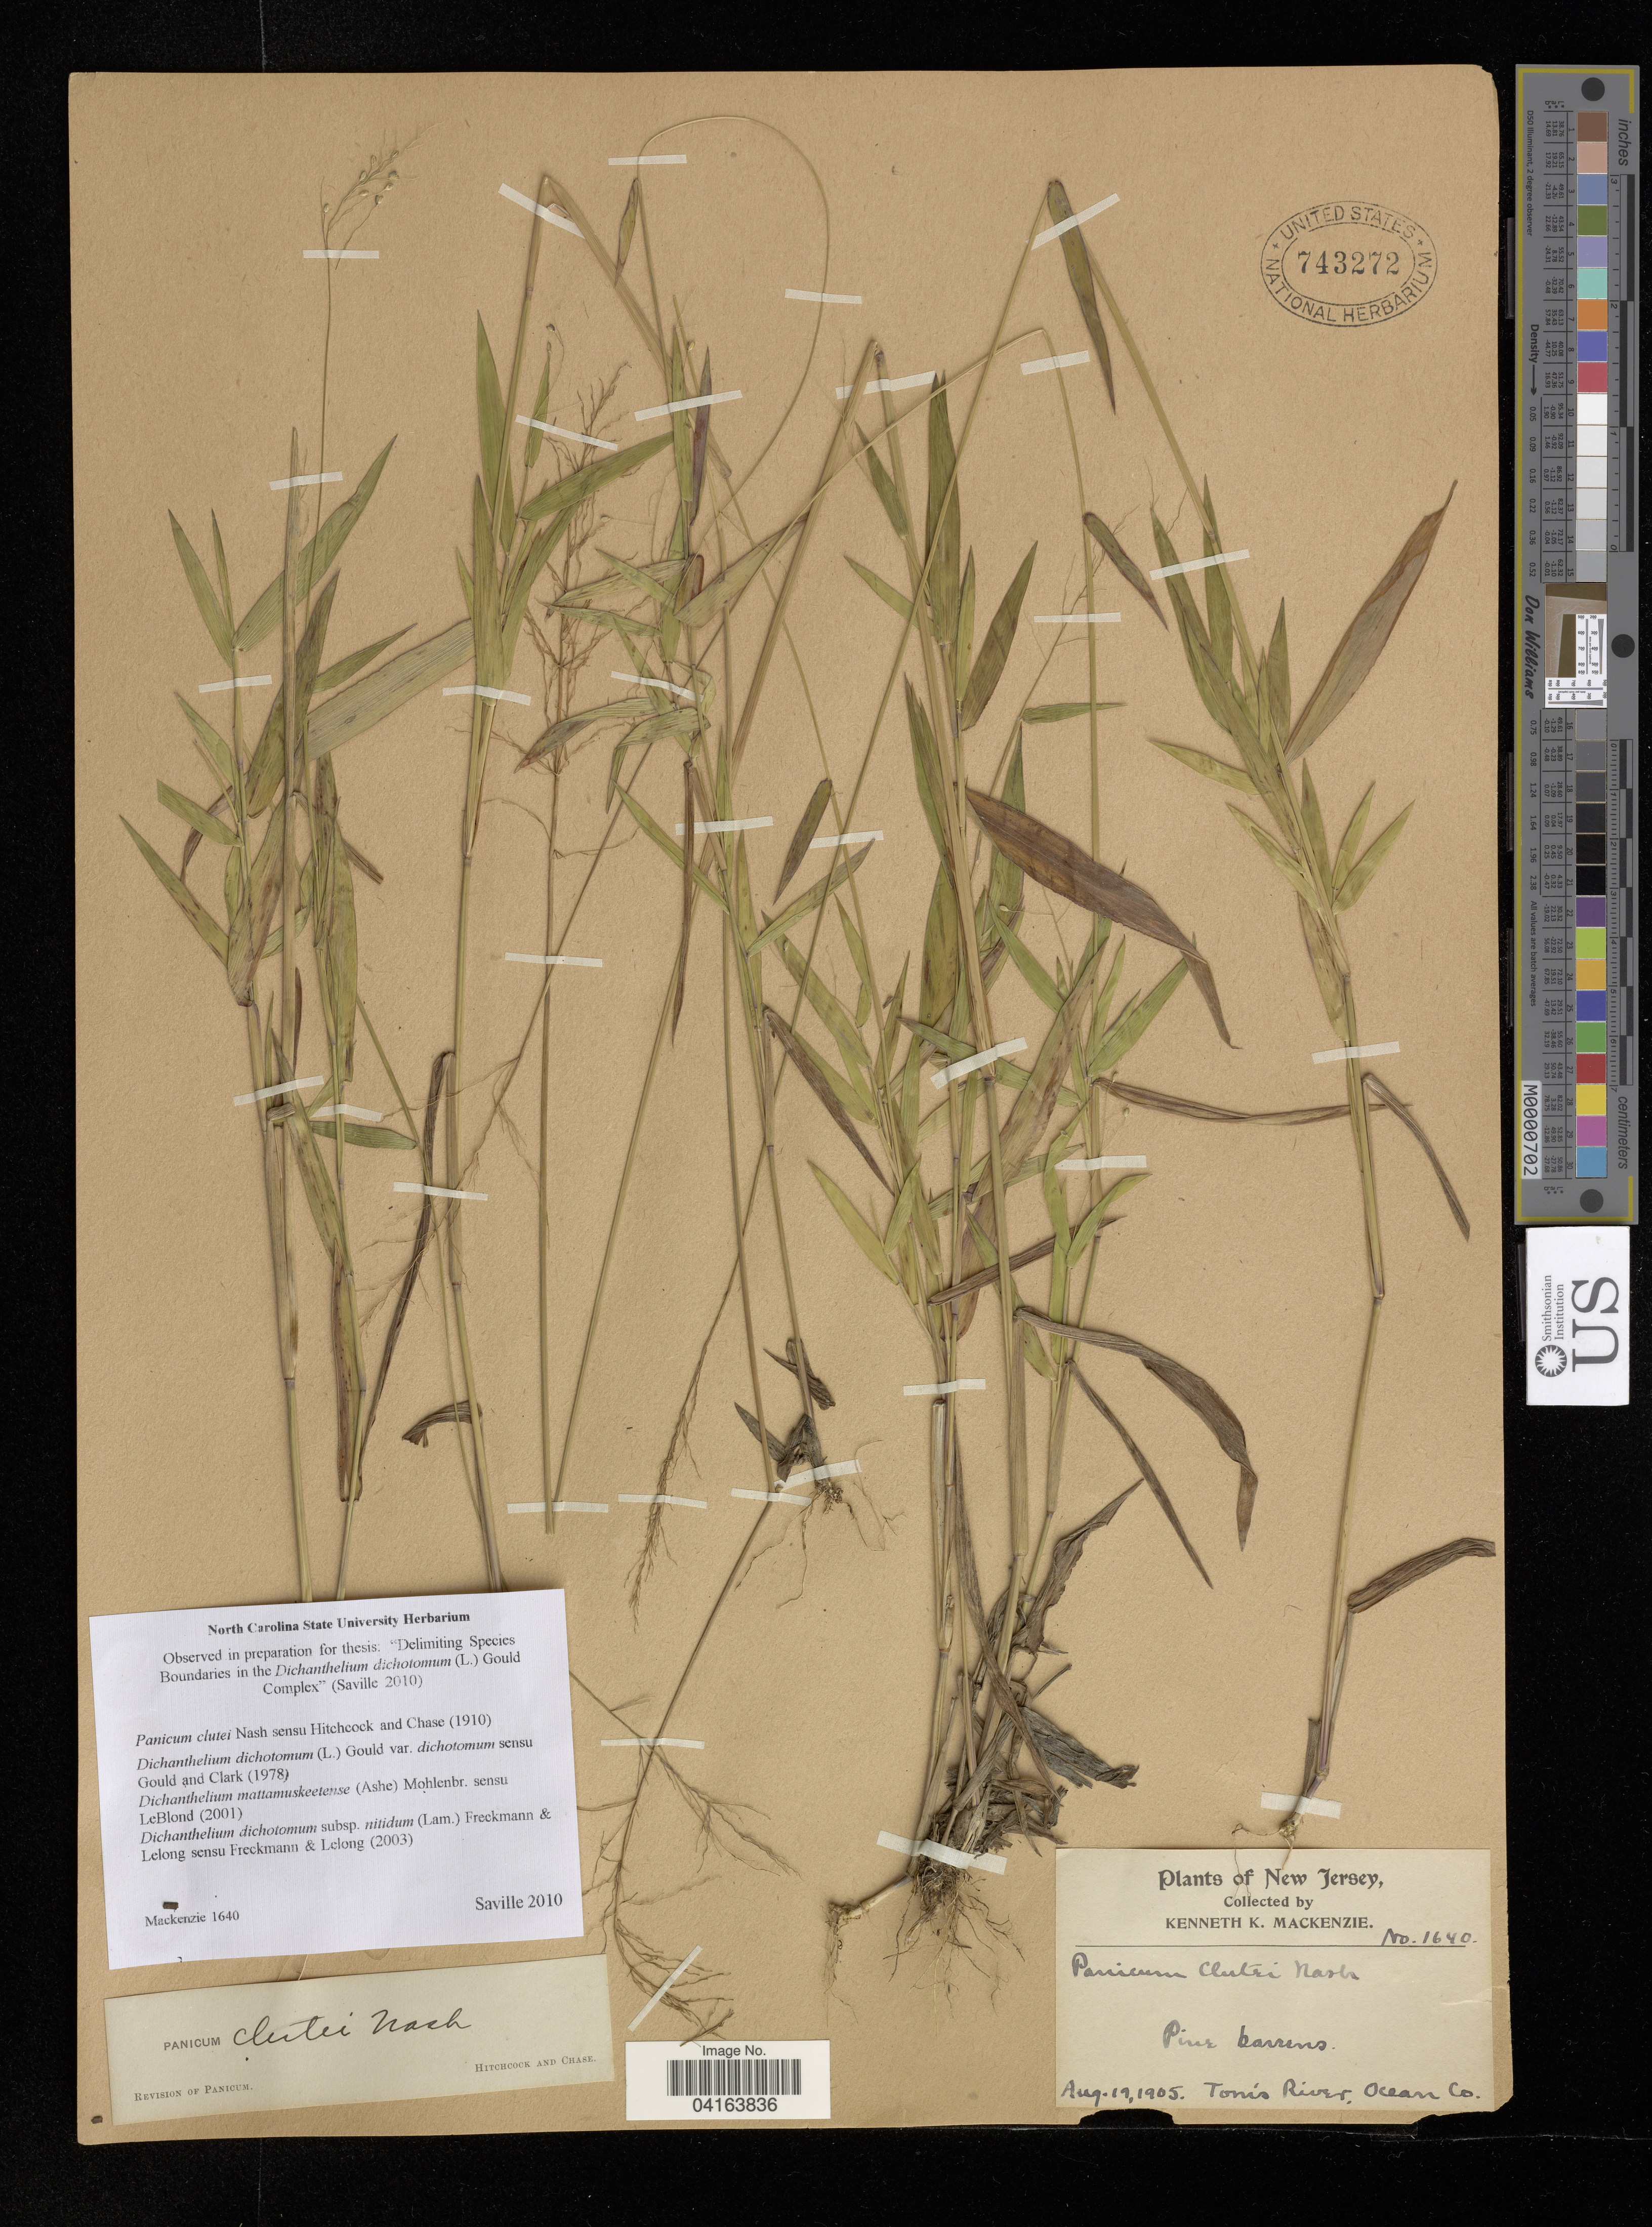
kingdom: Plantae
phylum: Tracheophyta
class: Liliopsida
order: Poales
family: Poaceae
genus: Dichanthelium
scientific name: Dichanthelium dichotomum subsp. nitidum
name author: (Lam.) Freckmann & Lelong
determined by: Saville, A. C., (NCSC), North Carolina State University (UNITED STATES)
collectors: K. K. Mackenzie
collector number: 1640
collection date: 1905-08-19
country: United States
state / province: New Jersey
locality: Pine barrens. Tom's River, Ocean Co.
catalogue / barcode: US 743272